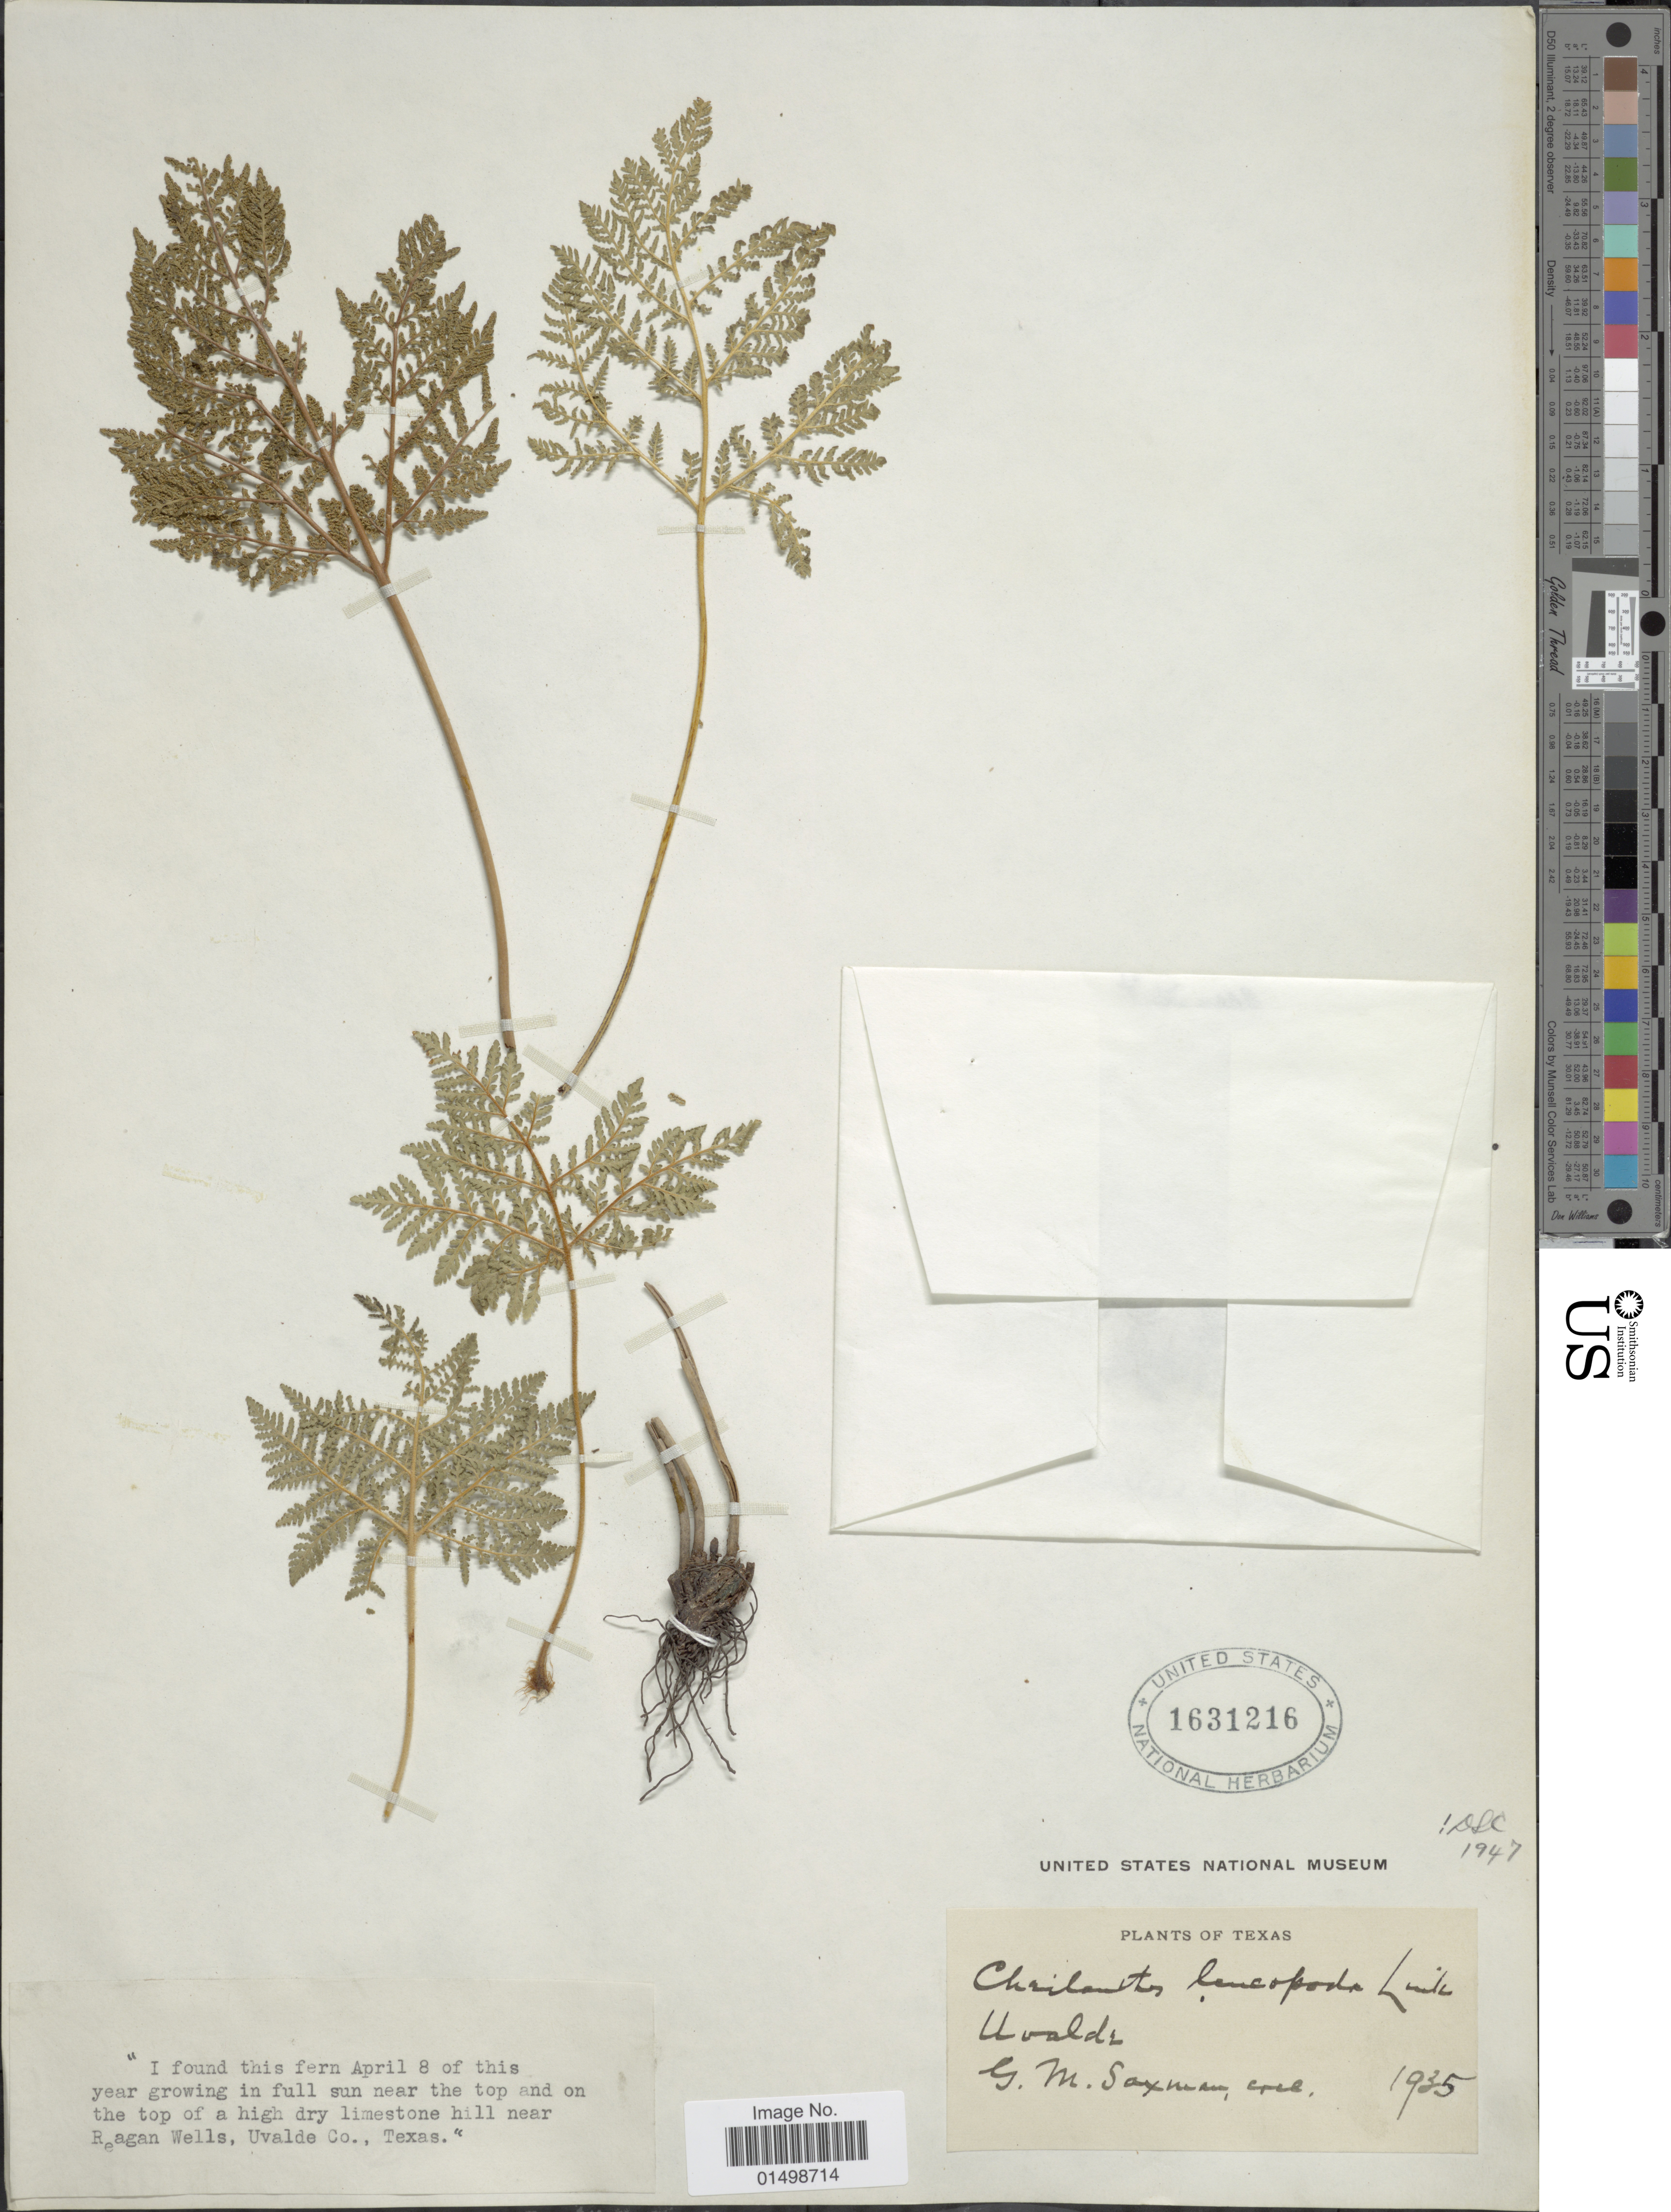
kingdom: Plantae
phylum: Tracheophyta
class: Polypodiopsida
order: Polypodiales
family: Pteridaceae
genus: Cheilanthes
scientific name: Cheilanthes leucopoda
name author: Link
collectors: G. Saxman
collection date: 1935-04-08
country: United States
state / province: Texas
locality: Near the top and on the top of a high dry limestone hill near Reagan Wellsm Uvalde, Co., Texas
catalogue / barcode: US 1631216